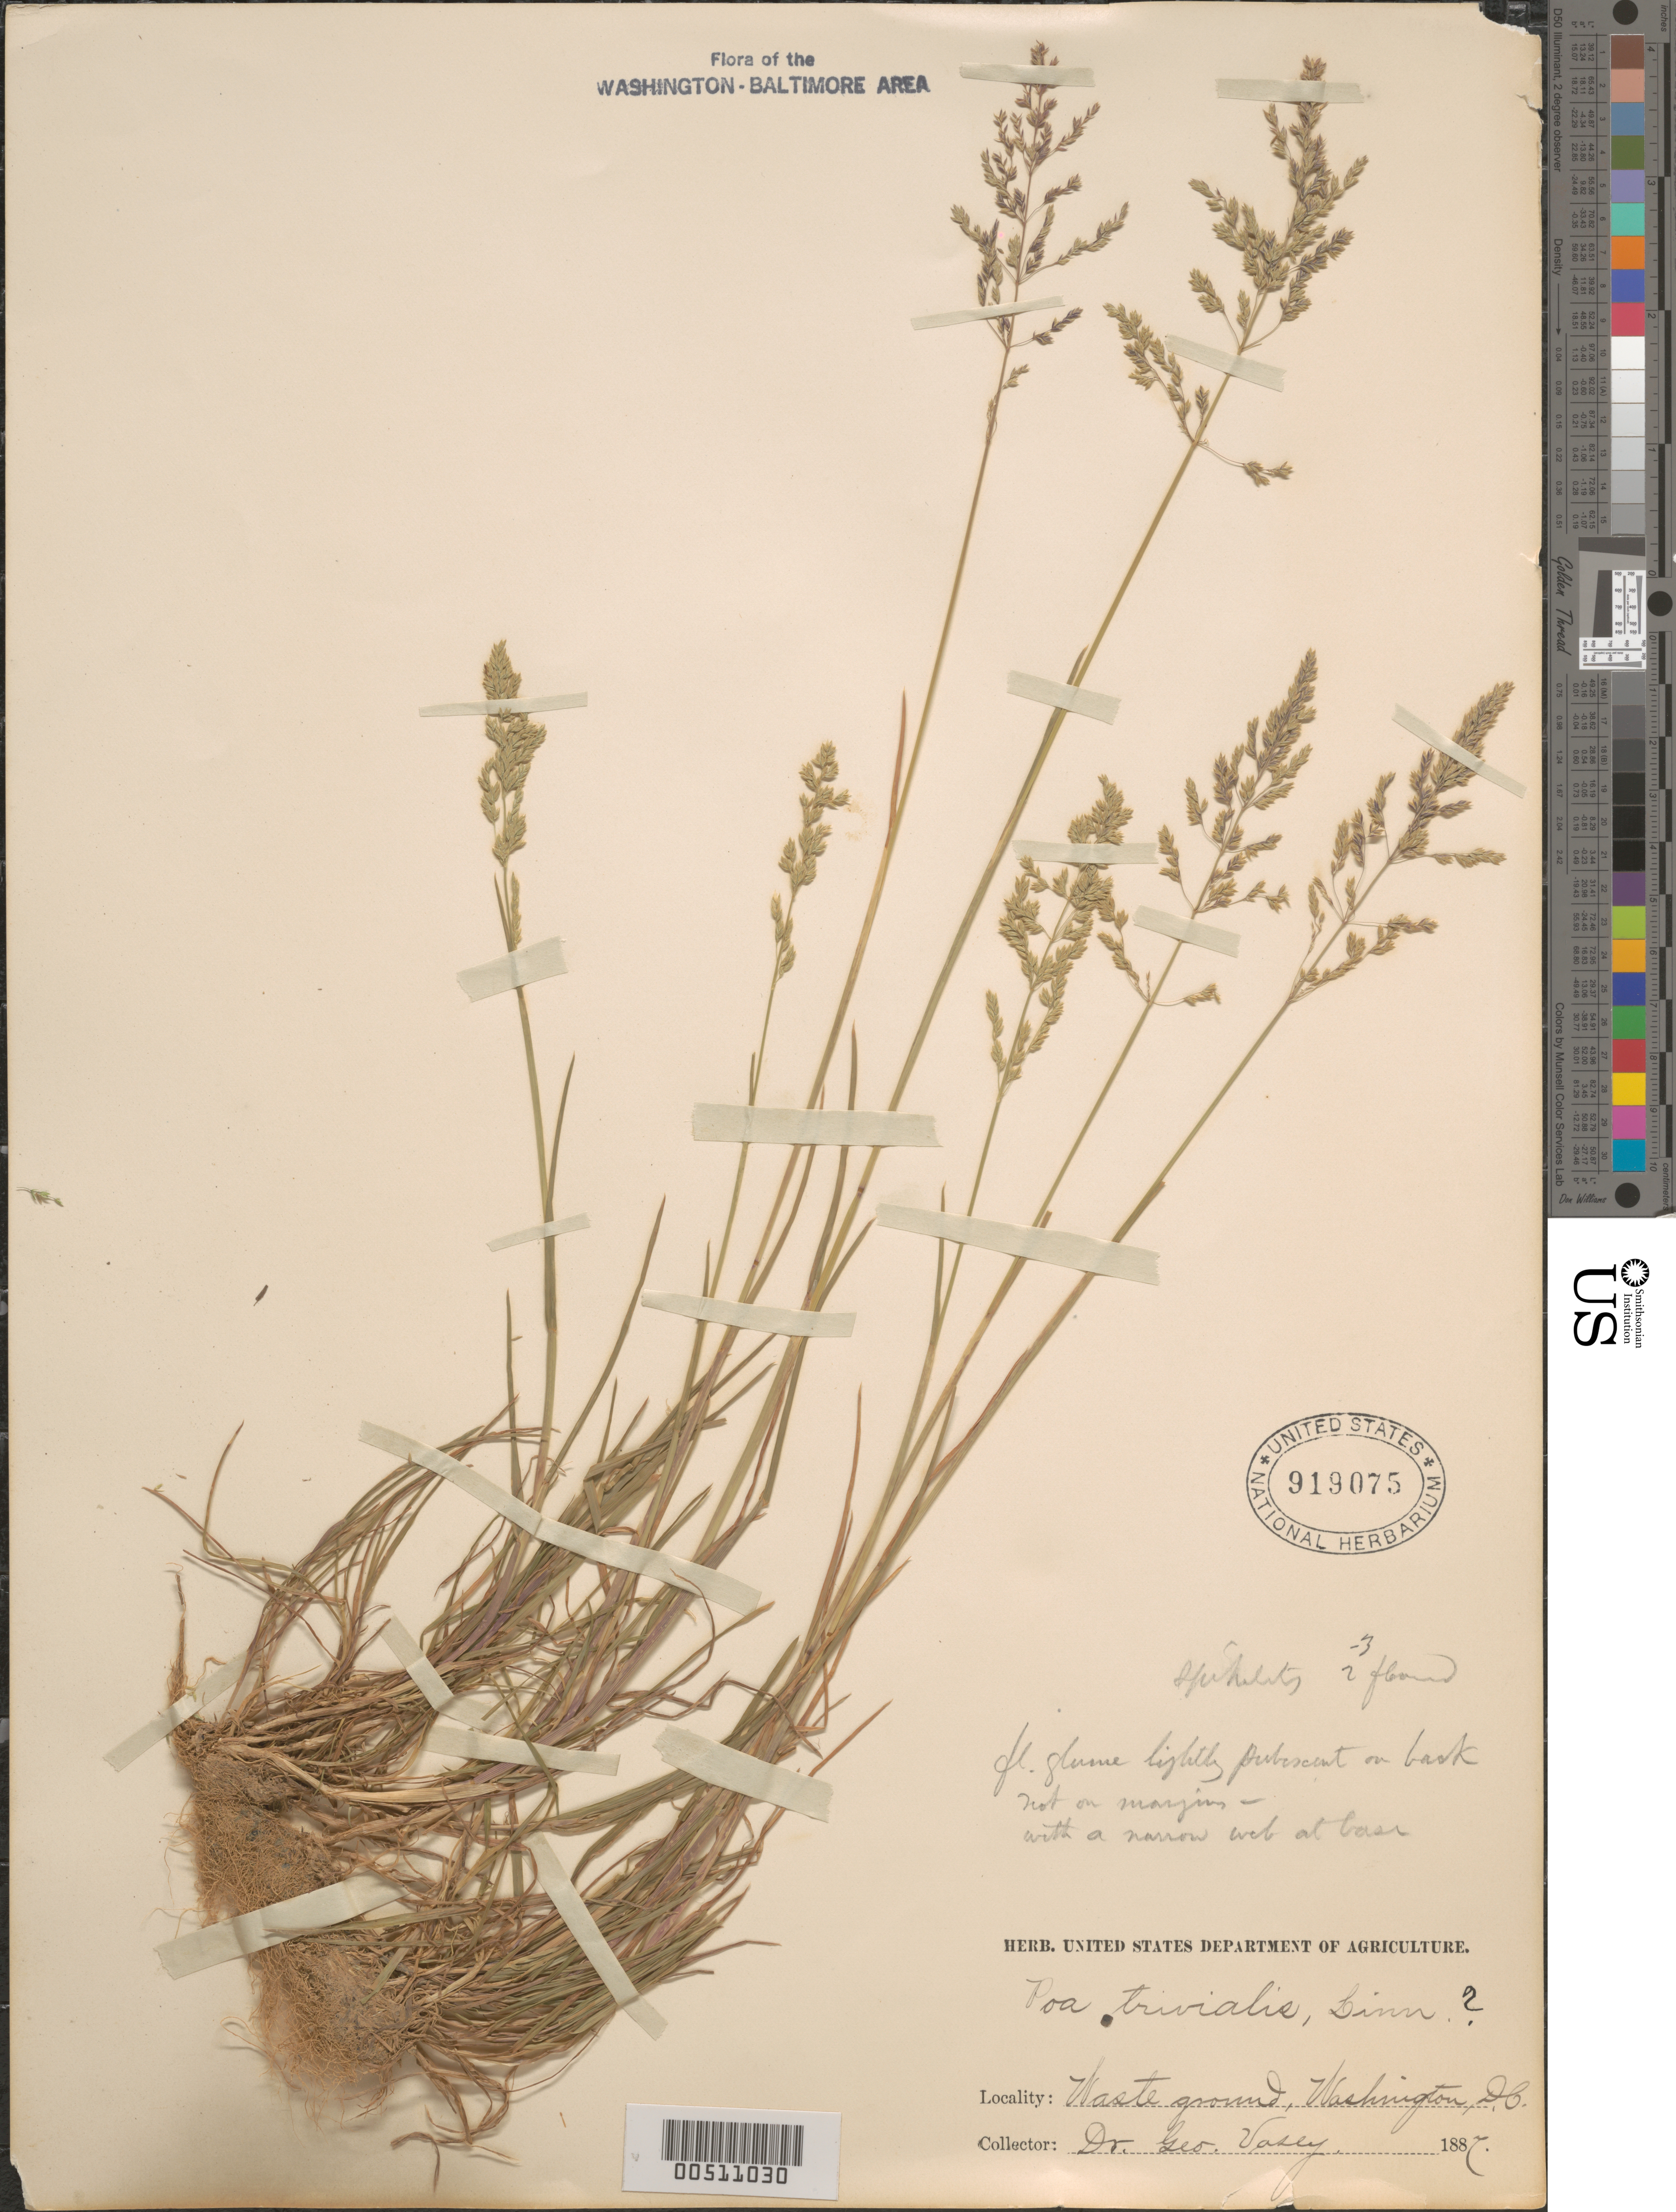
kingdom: Plantae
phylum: Tracheophyta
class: Liliopsida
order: Poales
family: Poaceae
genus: Poa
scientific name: Poa trivialis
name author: L.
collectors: G. Vasey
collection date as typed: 1887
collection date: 1887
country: United States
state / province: District of Columbia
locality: Waste ground, Washington DC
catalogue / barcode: US 919075